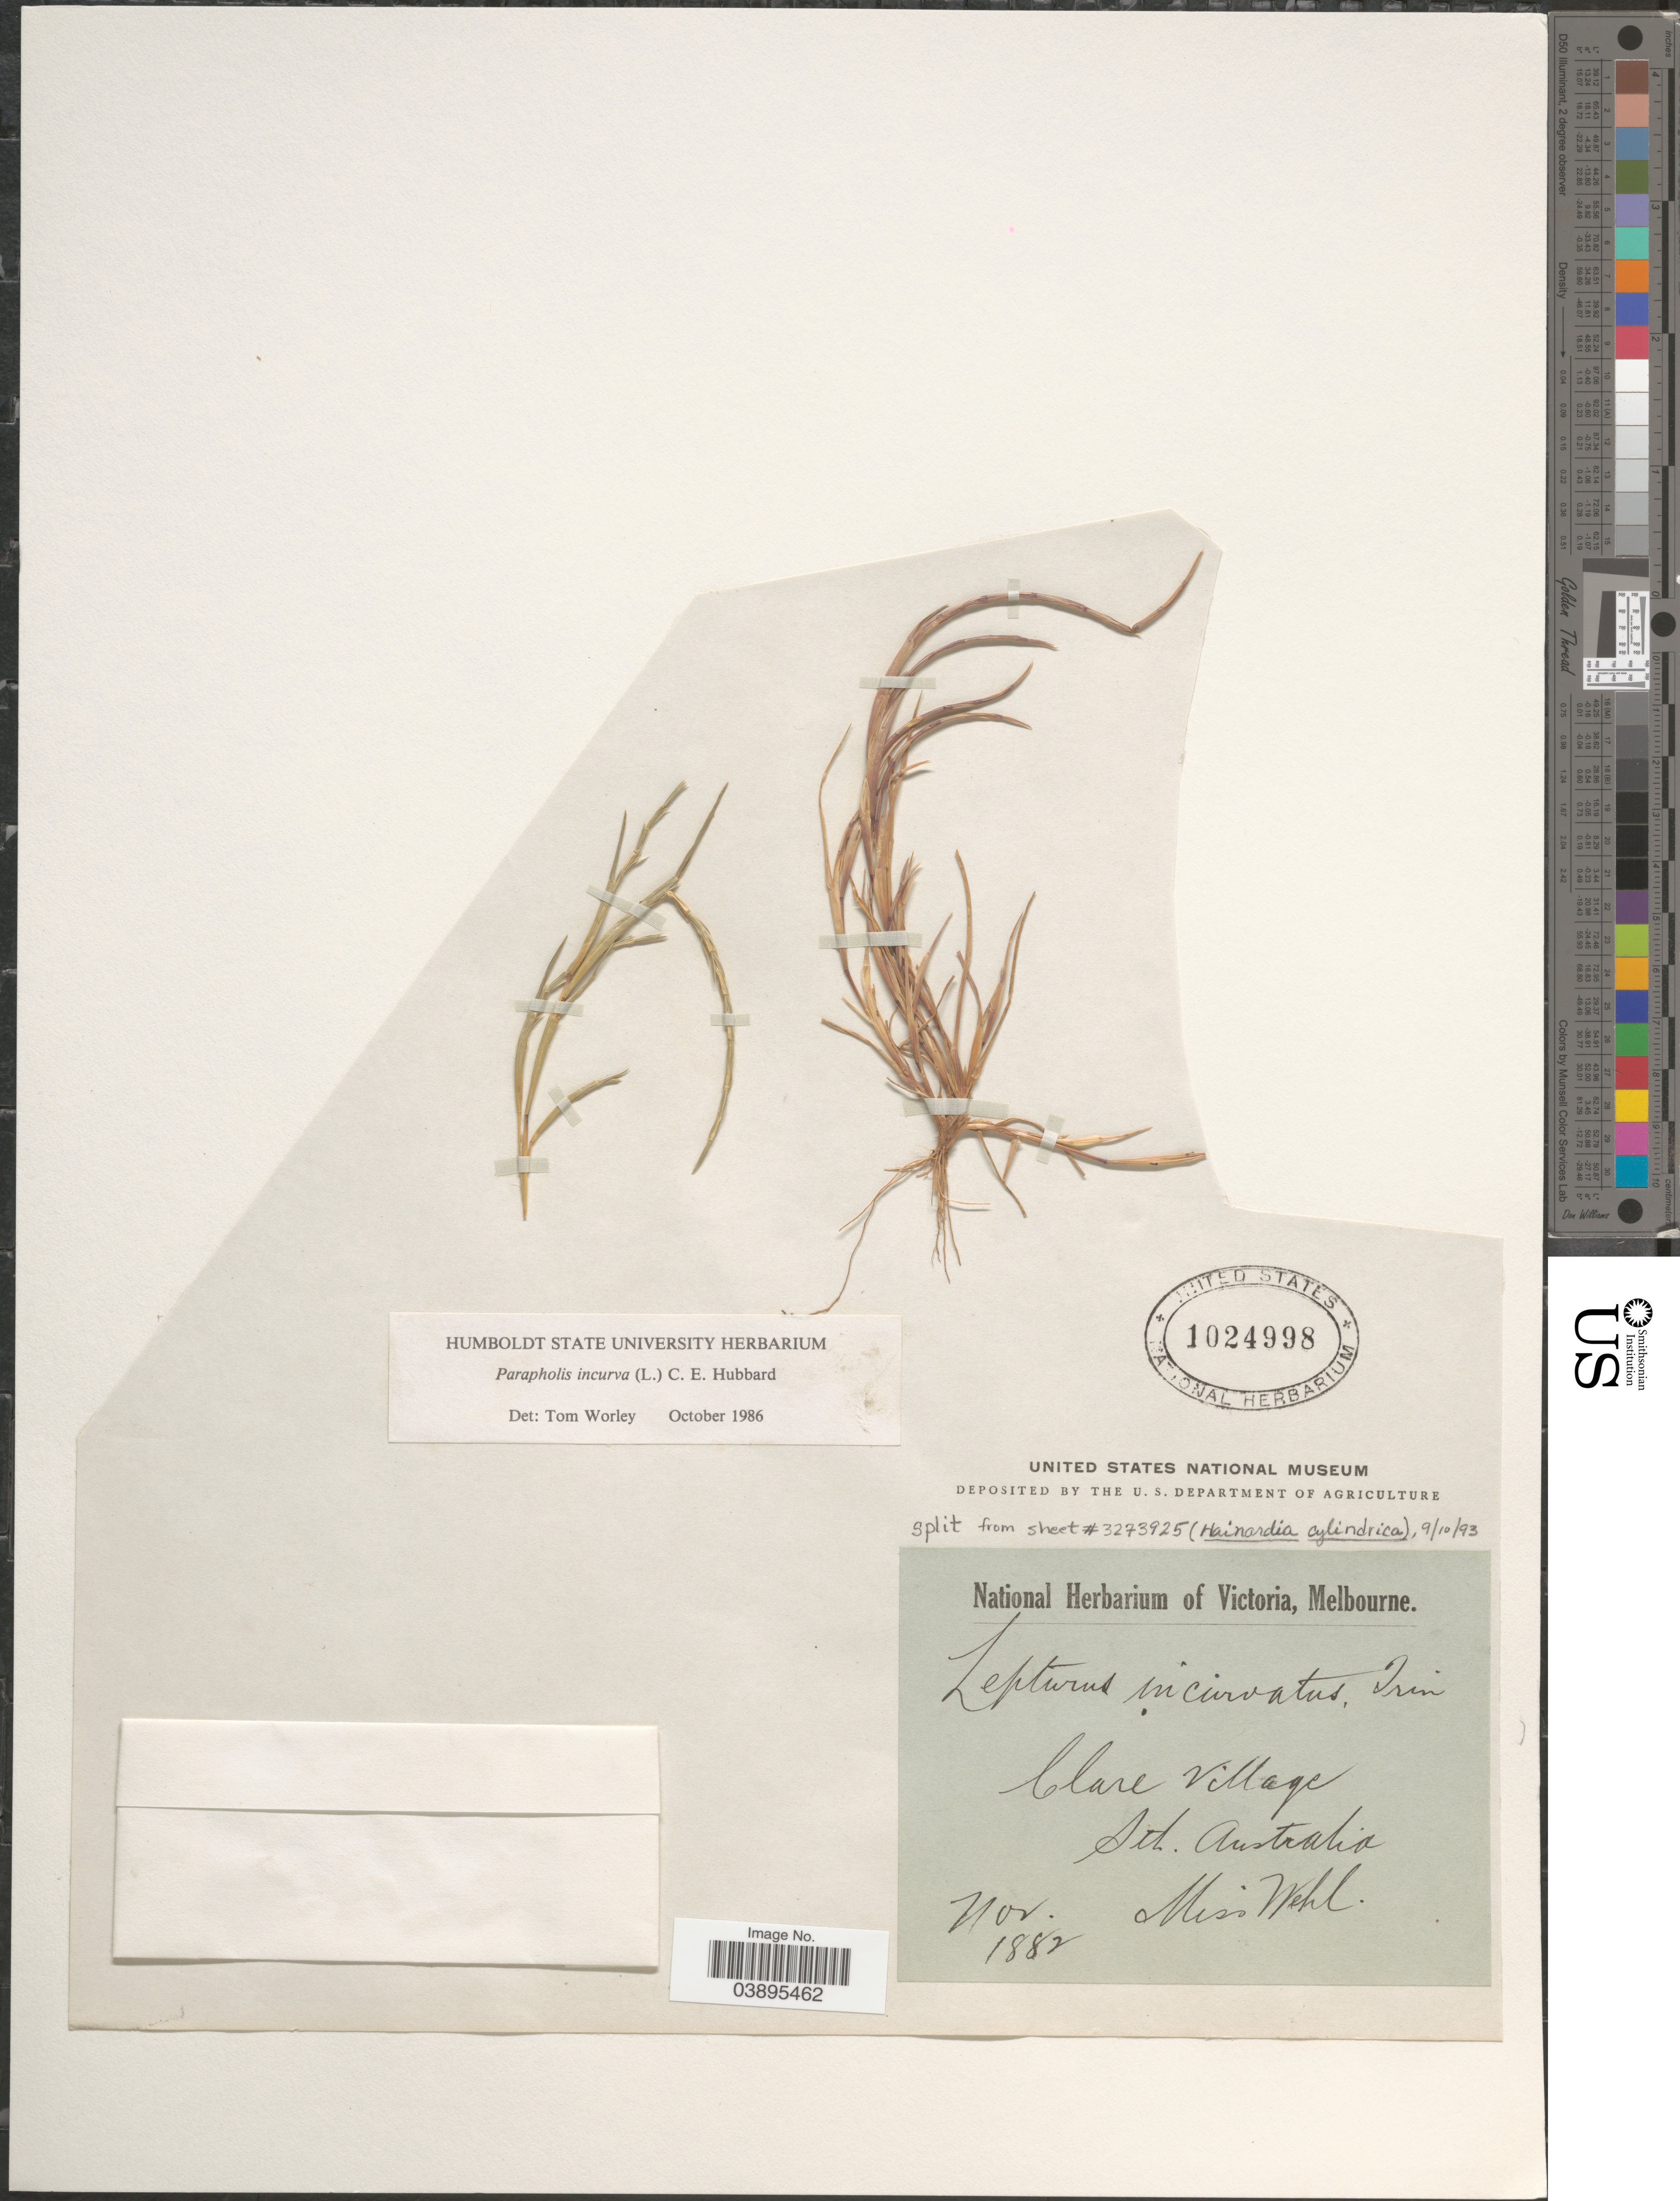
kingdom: Plantae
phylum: Tracheophyta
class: Liliopsida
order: Poales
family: Poaceae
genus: Parapholis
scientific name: Parapholis incurva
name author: (L.) C.E. Hubb.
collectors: Wehl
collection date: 1882-11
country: Australia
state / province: South Australia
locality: Clare Village. Sth. Australia.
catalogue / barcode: US 1024998